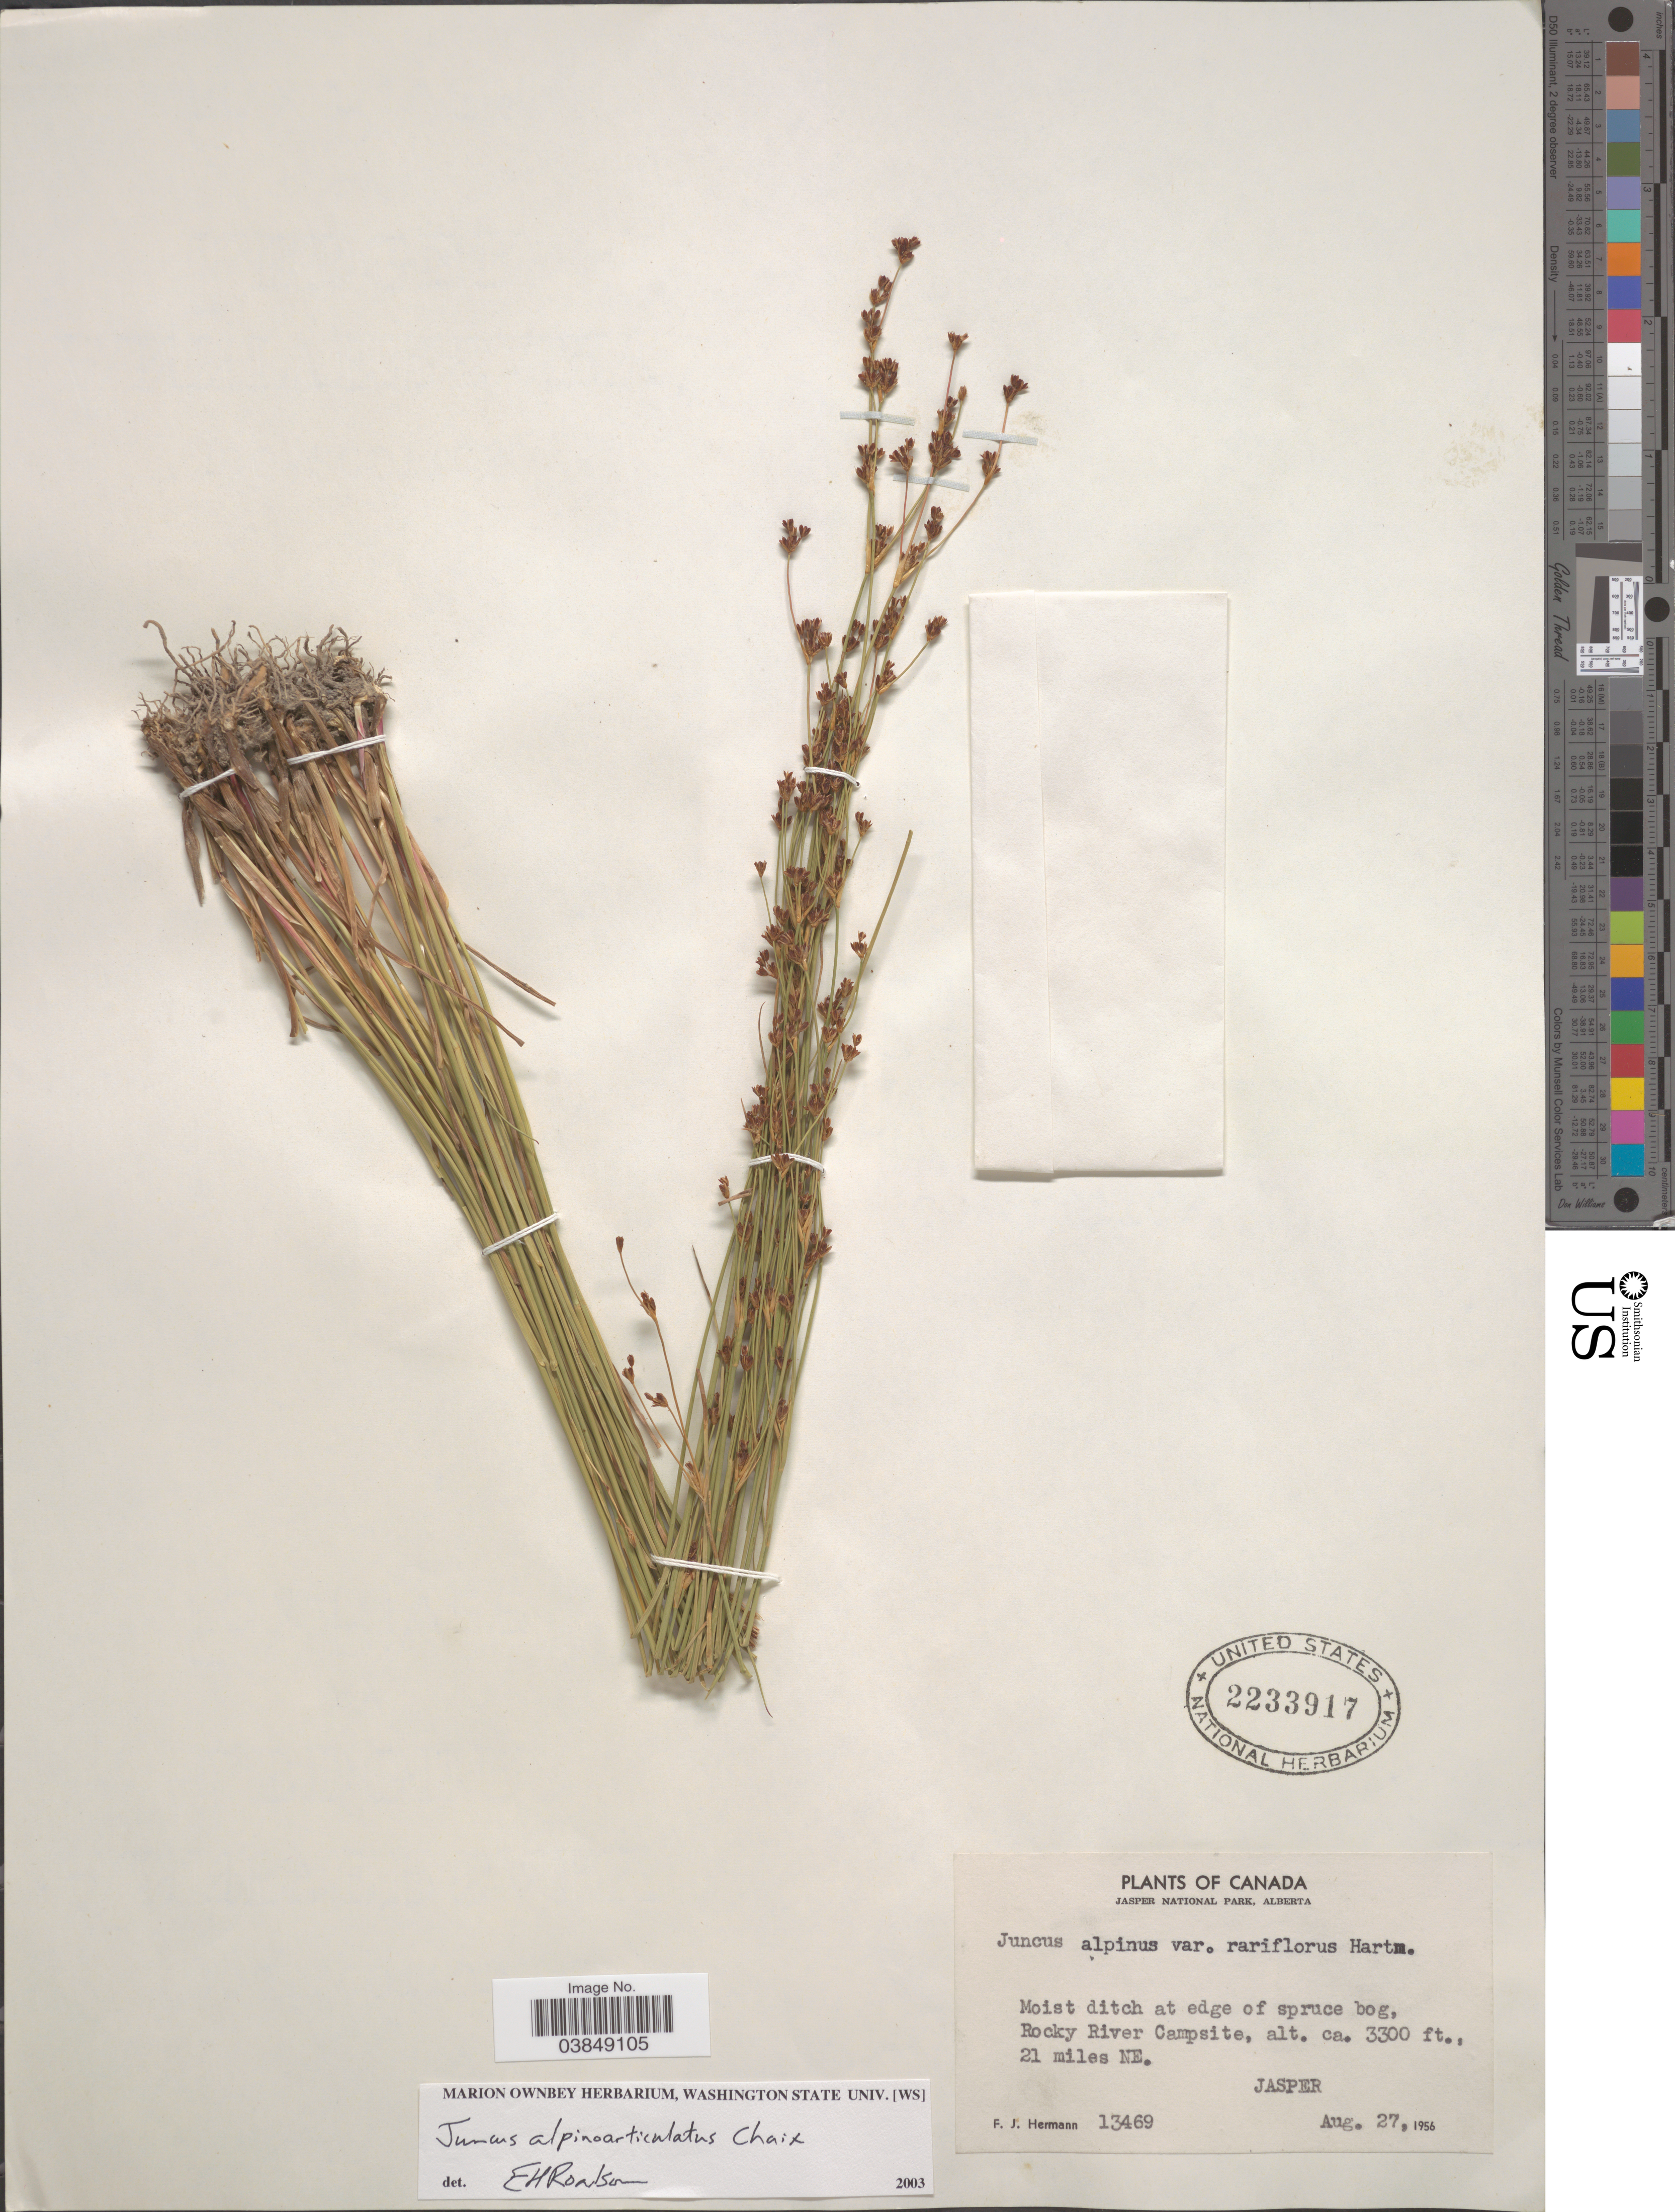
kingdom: Plantae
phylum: Tracheophyta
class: Liliopsida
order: Poales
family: Juncaceae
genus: Juncus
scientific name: Juncus alpinoarticulatus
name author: Vill.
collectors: F. J. Hermann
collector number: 13469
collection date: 1956-08-27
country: Canada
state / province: Alberta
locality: Jasper National Park. Moist ditch at edge of spruce bog, Rocky River Campsite, 21 miles NE. Jasper.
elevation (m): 1006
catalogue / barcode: US 2233917